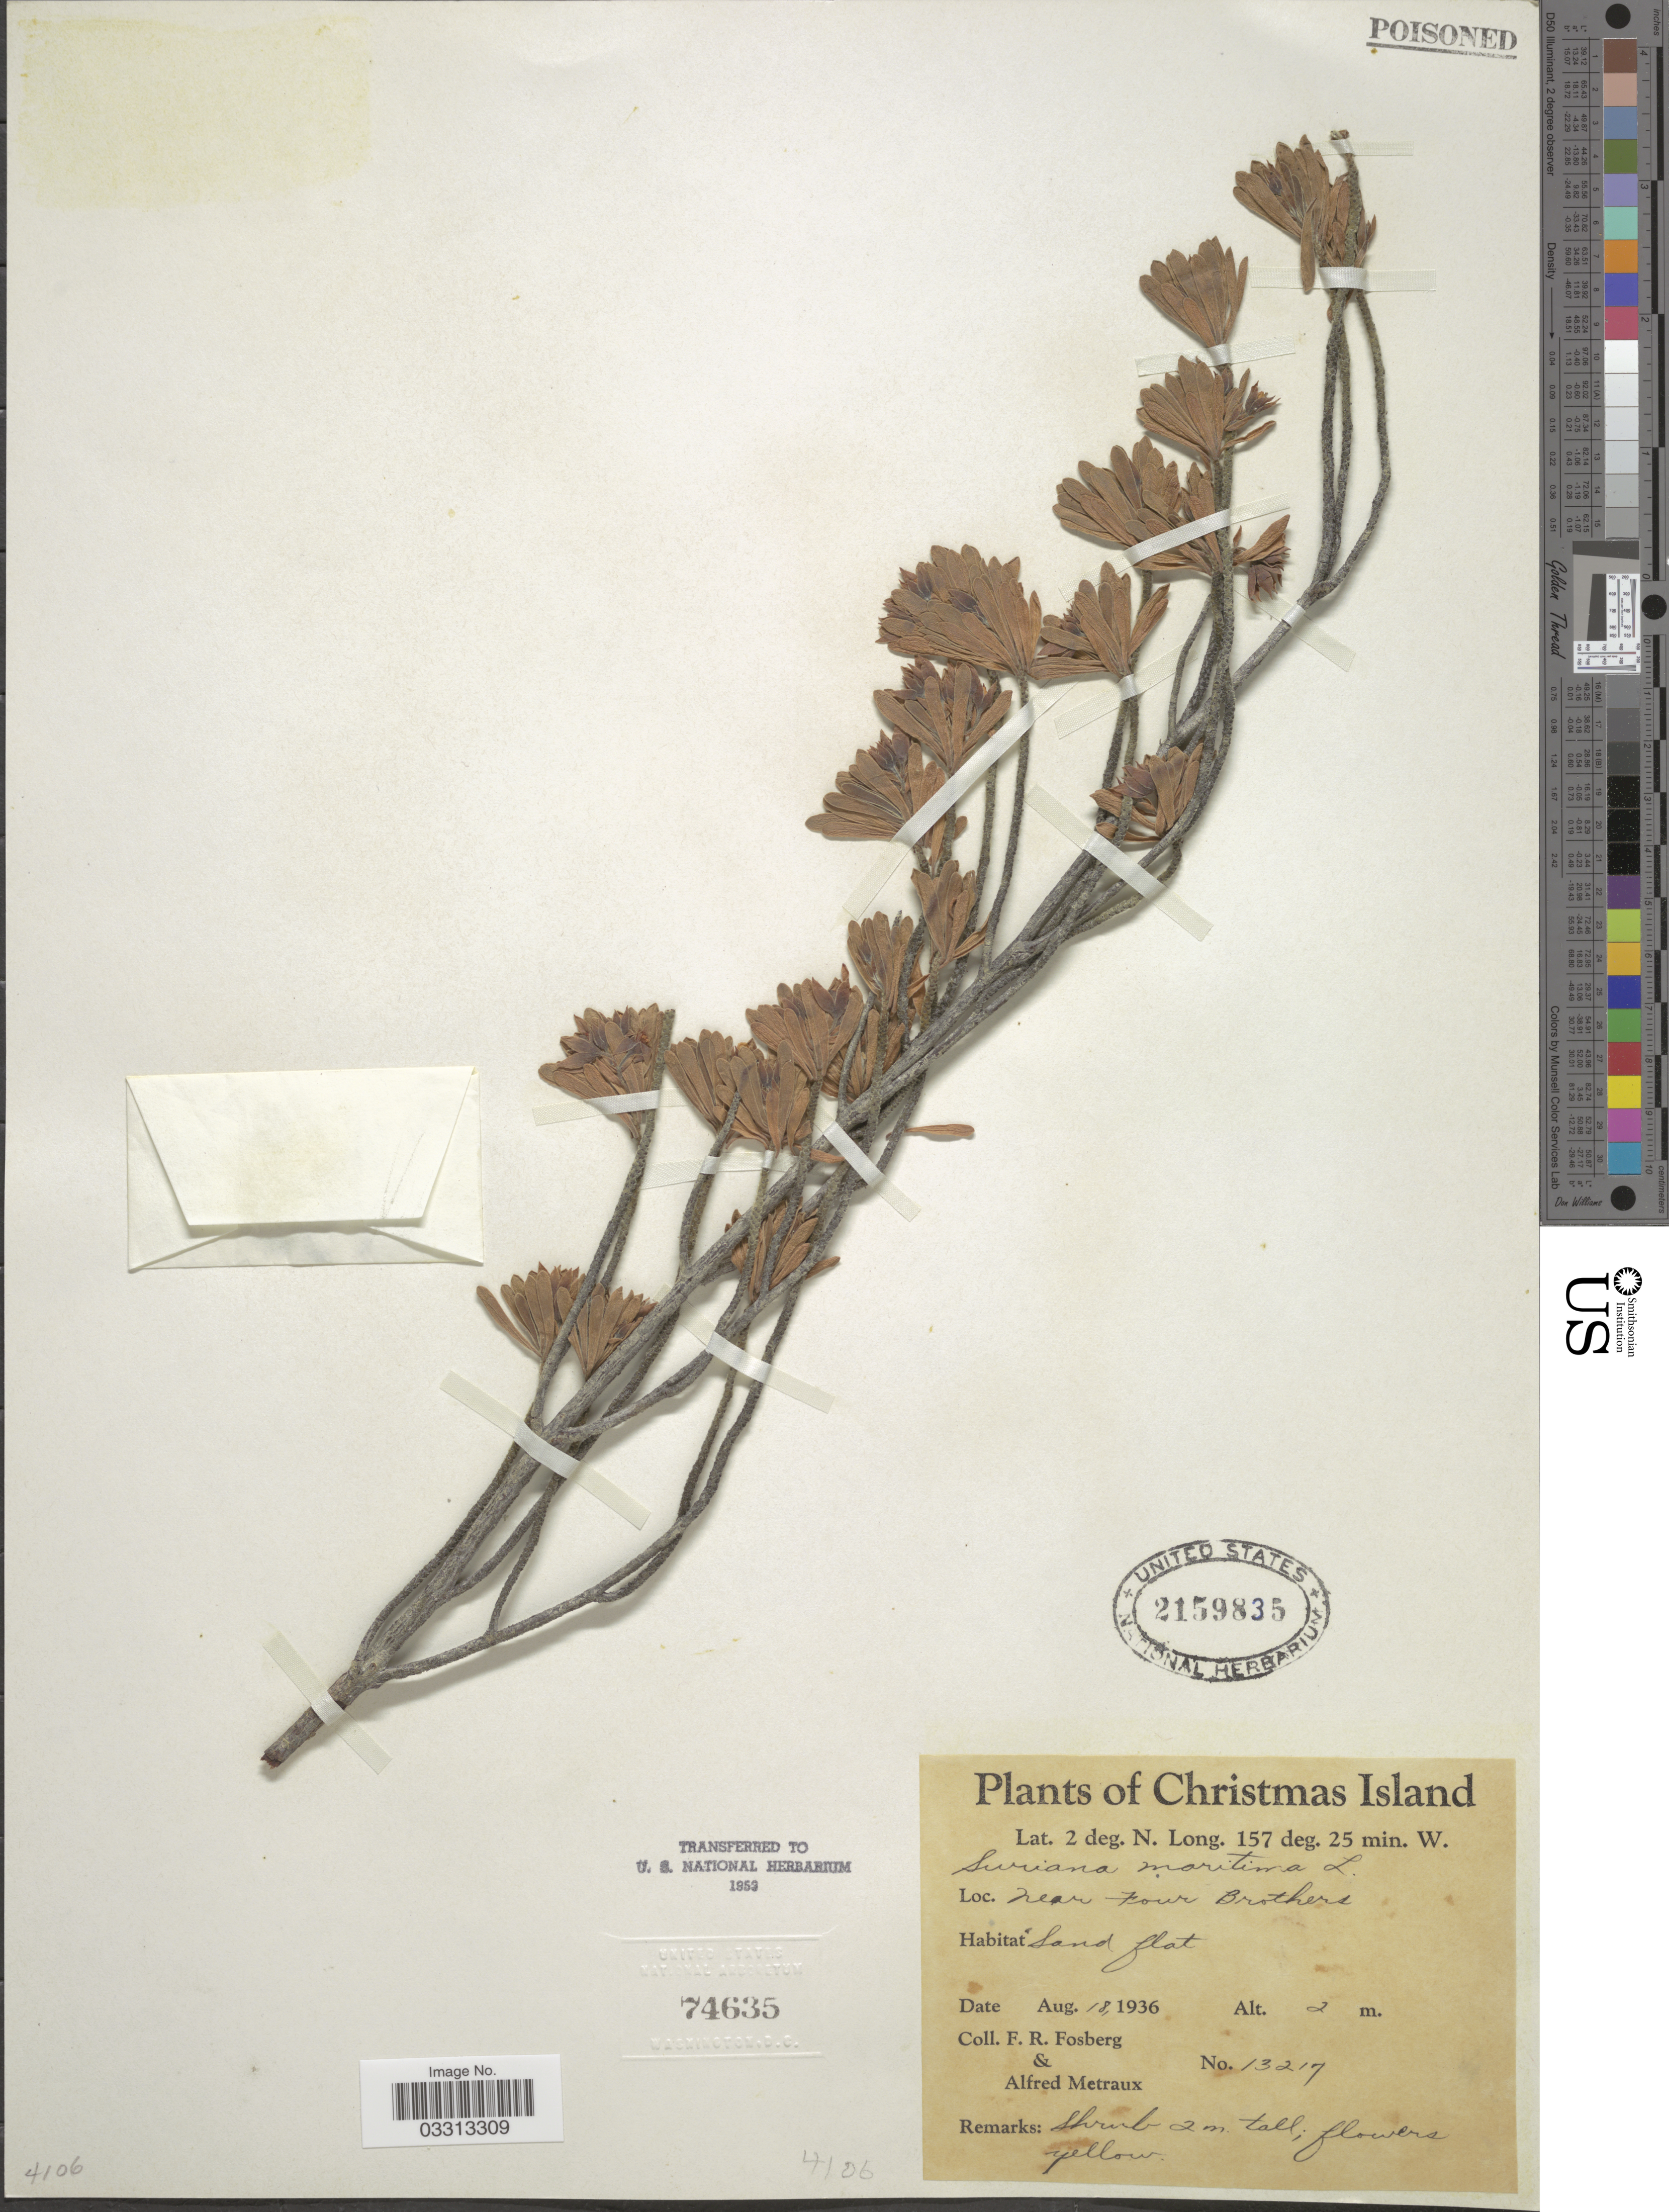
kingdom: Plantae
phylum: Tracheophyta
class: Magnoliopsida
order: Fabales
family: Surianaceae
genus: Suriana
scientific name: Suriana maritima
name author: L.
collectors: F. R. Fosberg & A. Metraux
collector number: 13217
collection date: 1936-08-18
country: Kiribati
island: Kiritimati [Christmas] Atoll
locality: Christmas Island. Near Four Brothers.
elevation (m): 2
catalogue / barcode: US 2159835